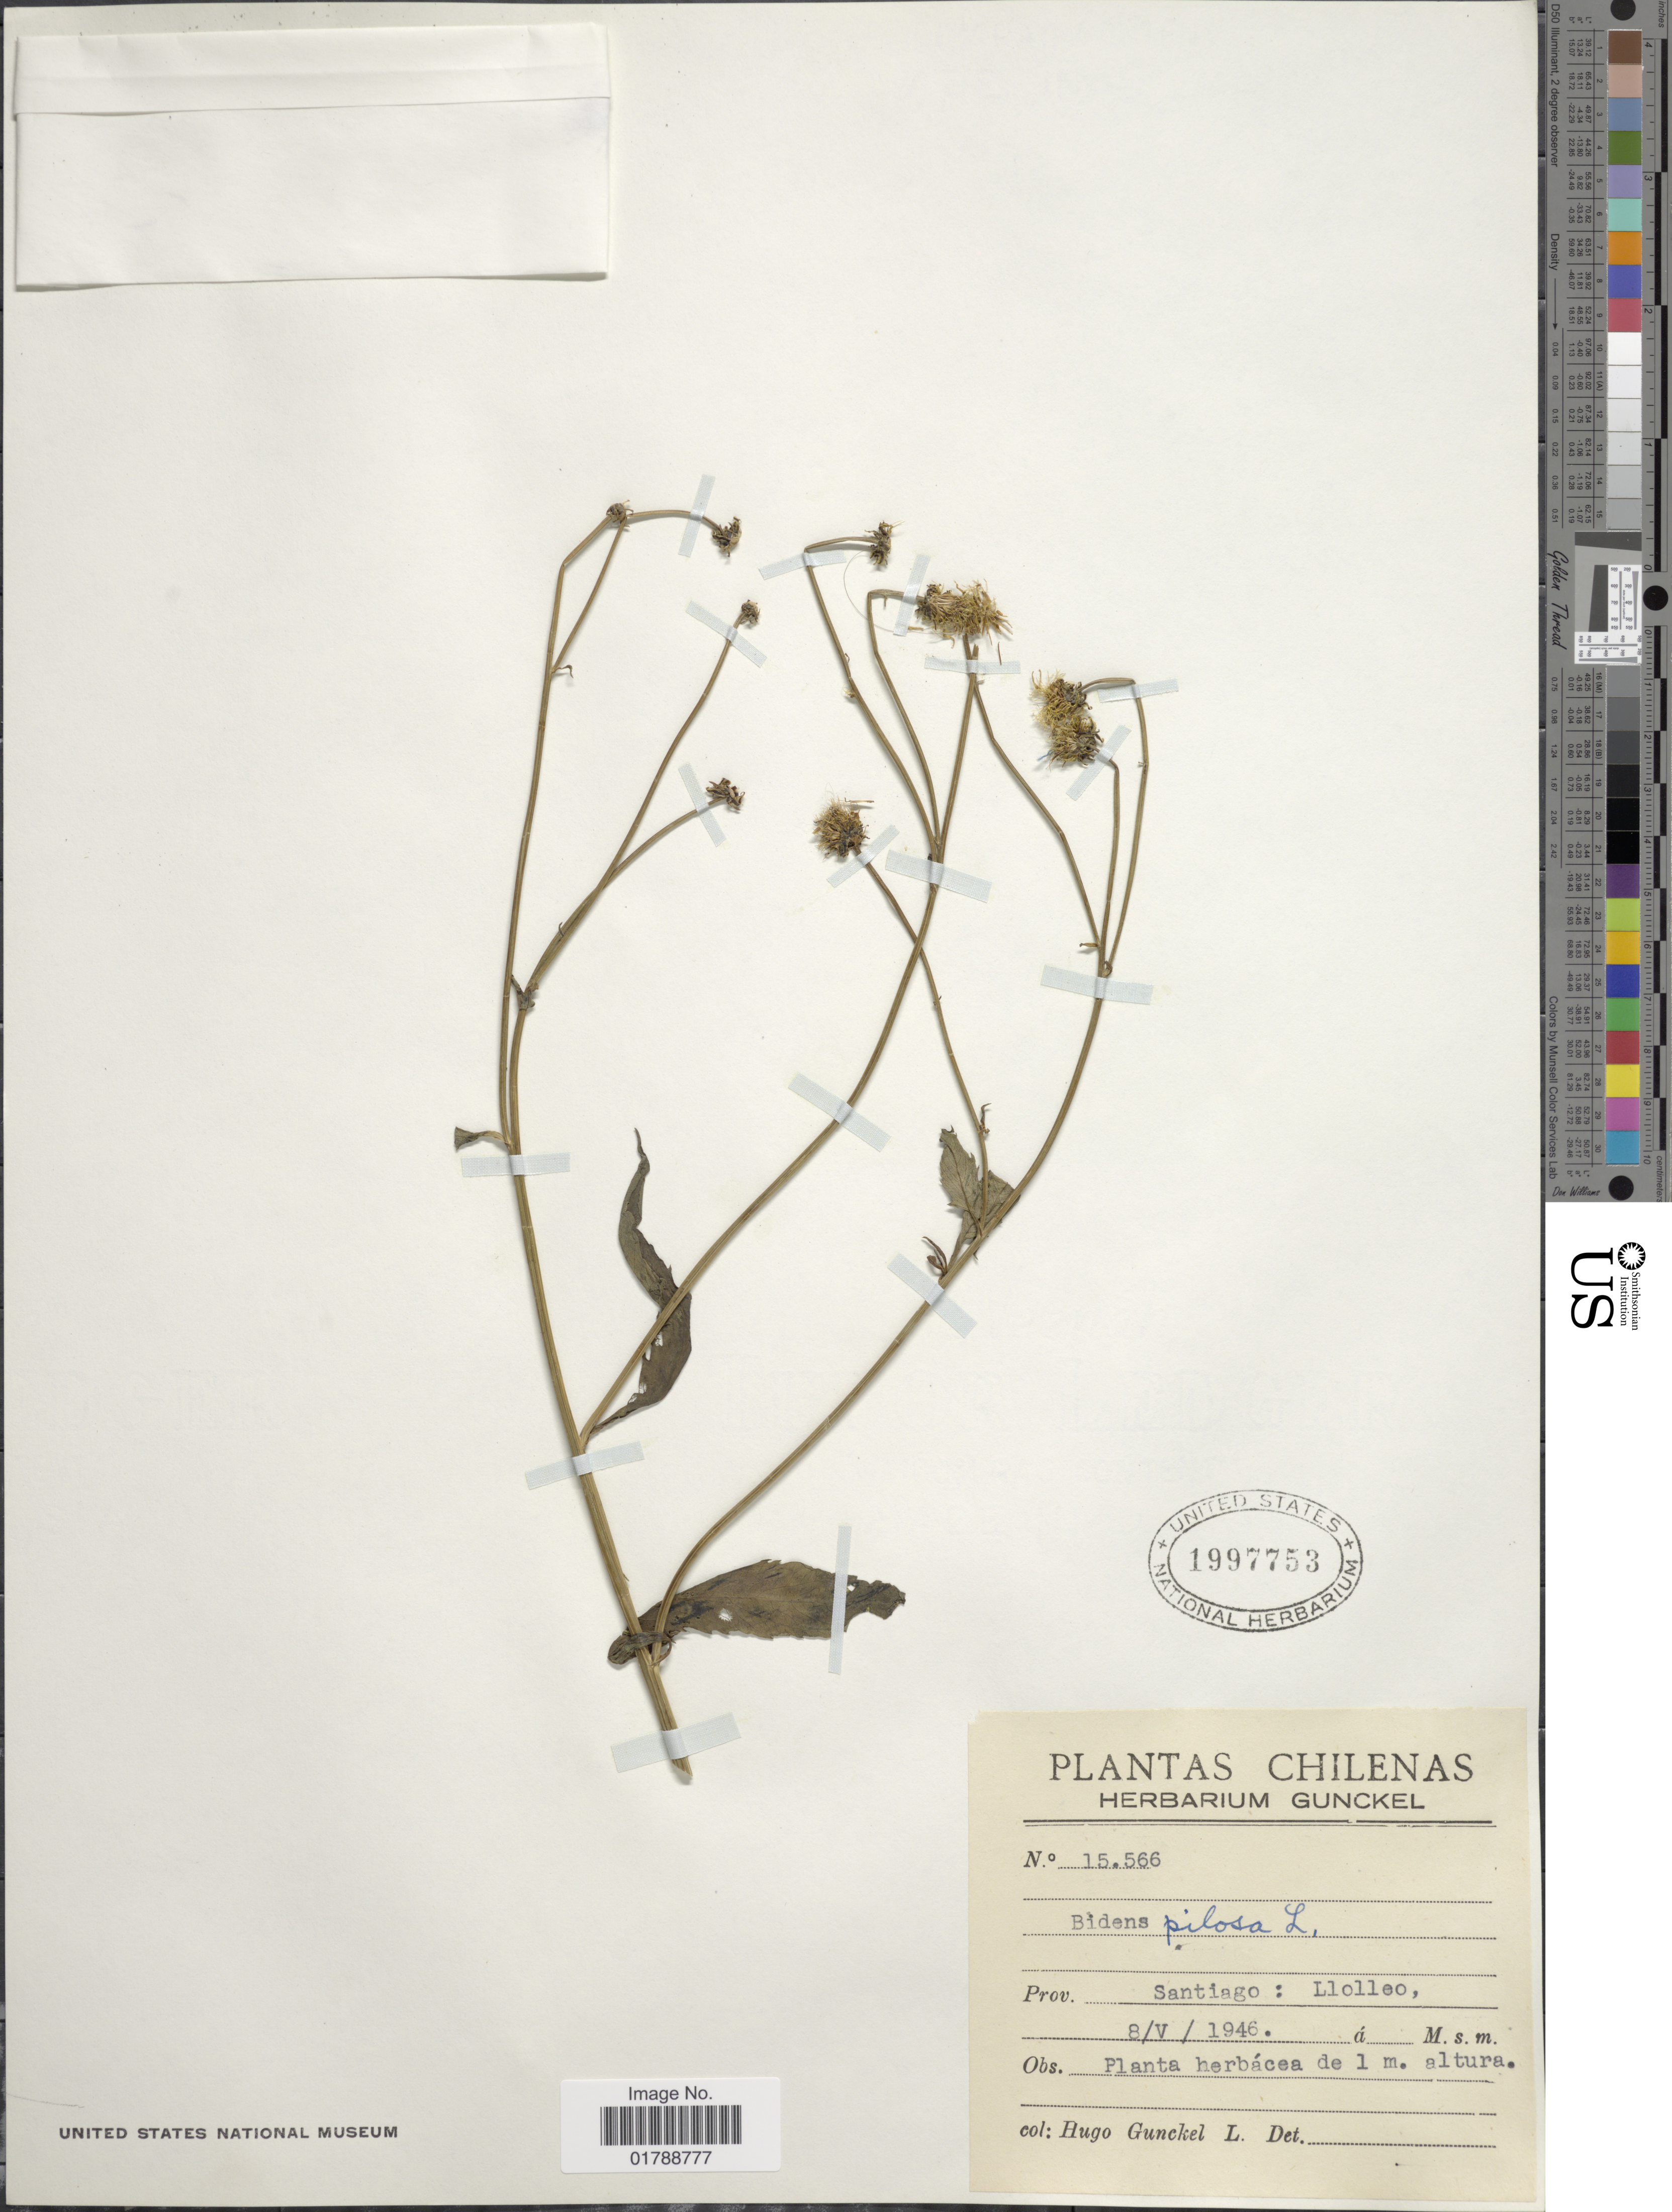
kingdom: Plantae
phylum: Tracheophyta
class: Magnoliopsida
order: Asterales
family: Asteraceae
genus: Bidens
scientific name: Bidens pilosa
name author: L.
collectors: H. Gunckel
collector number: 15566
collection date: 1946-05-08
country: Chile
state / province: Región Metropolitana (RM)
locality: Prov. Santiago: Llolleo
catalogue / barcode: US 1997753